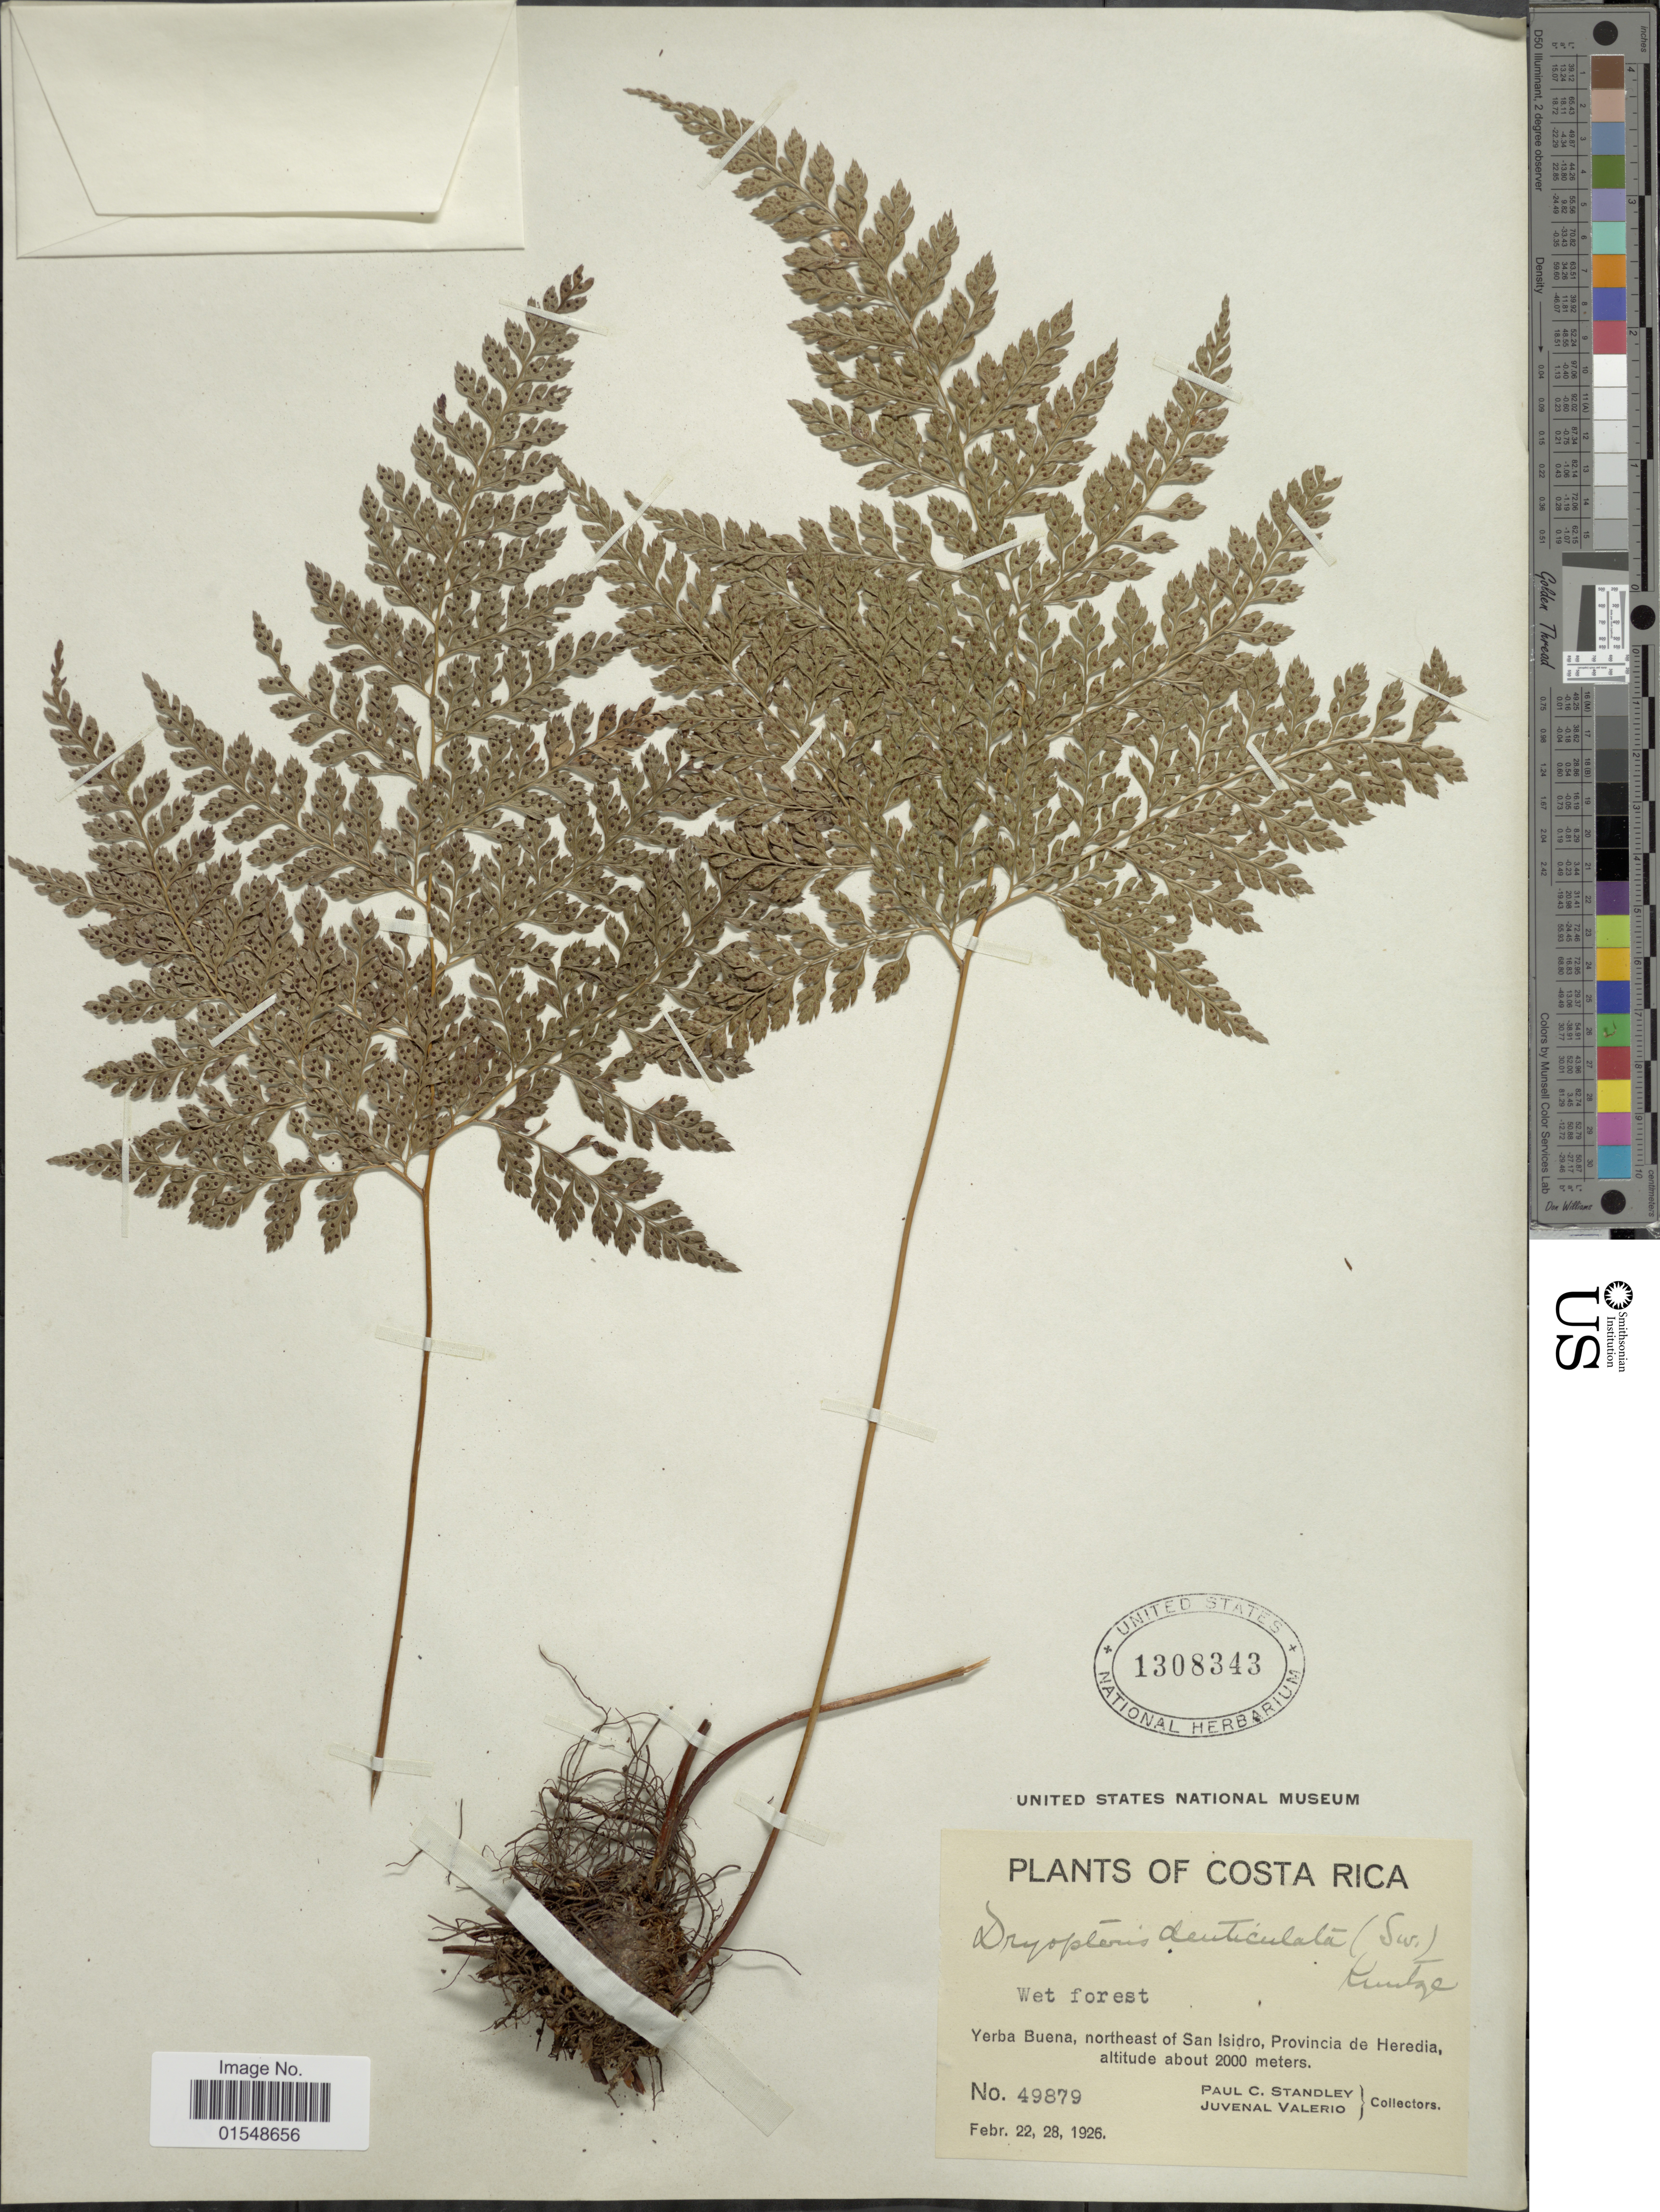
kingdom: Plantae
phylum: Tracheophyta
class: Polypodiopsida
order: Polypodiales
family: Dryopteridaceae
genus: Arachniodes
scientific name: Arachniodes denticulata var. jucunda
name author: (Fée) Lellinger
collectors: P. C. Standley & J. Valerio R.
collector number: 49879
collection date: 1926-02-22/1926-02-28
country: Costa Rica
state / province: Heredia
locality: Yerba Buena, northeast of San Isidro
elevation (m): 2000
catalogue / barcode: US 1308343